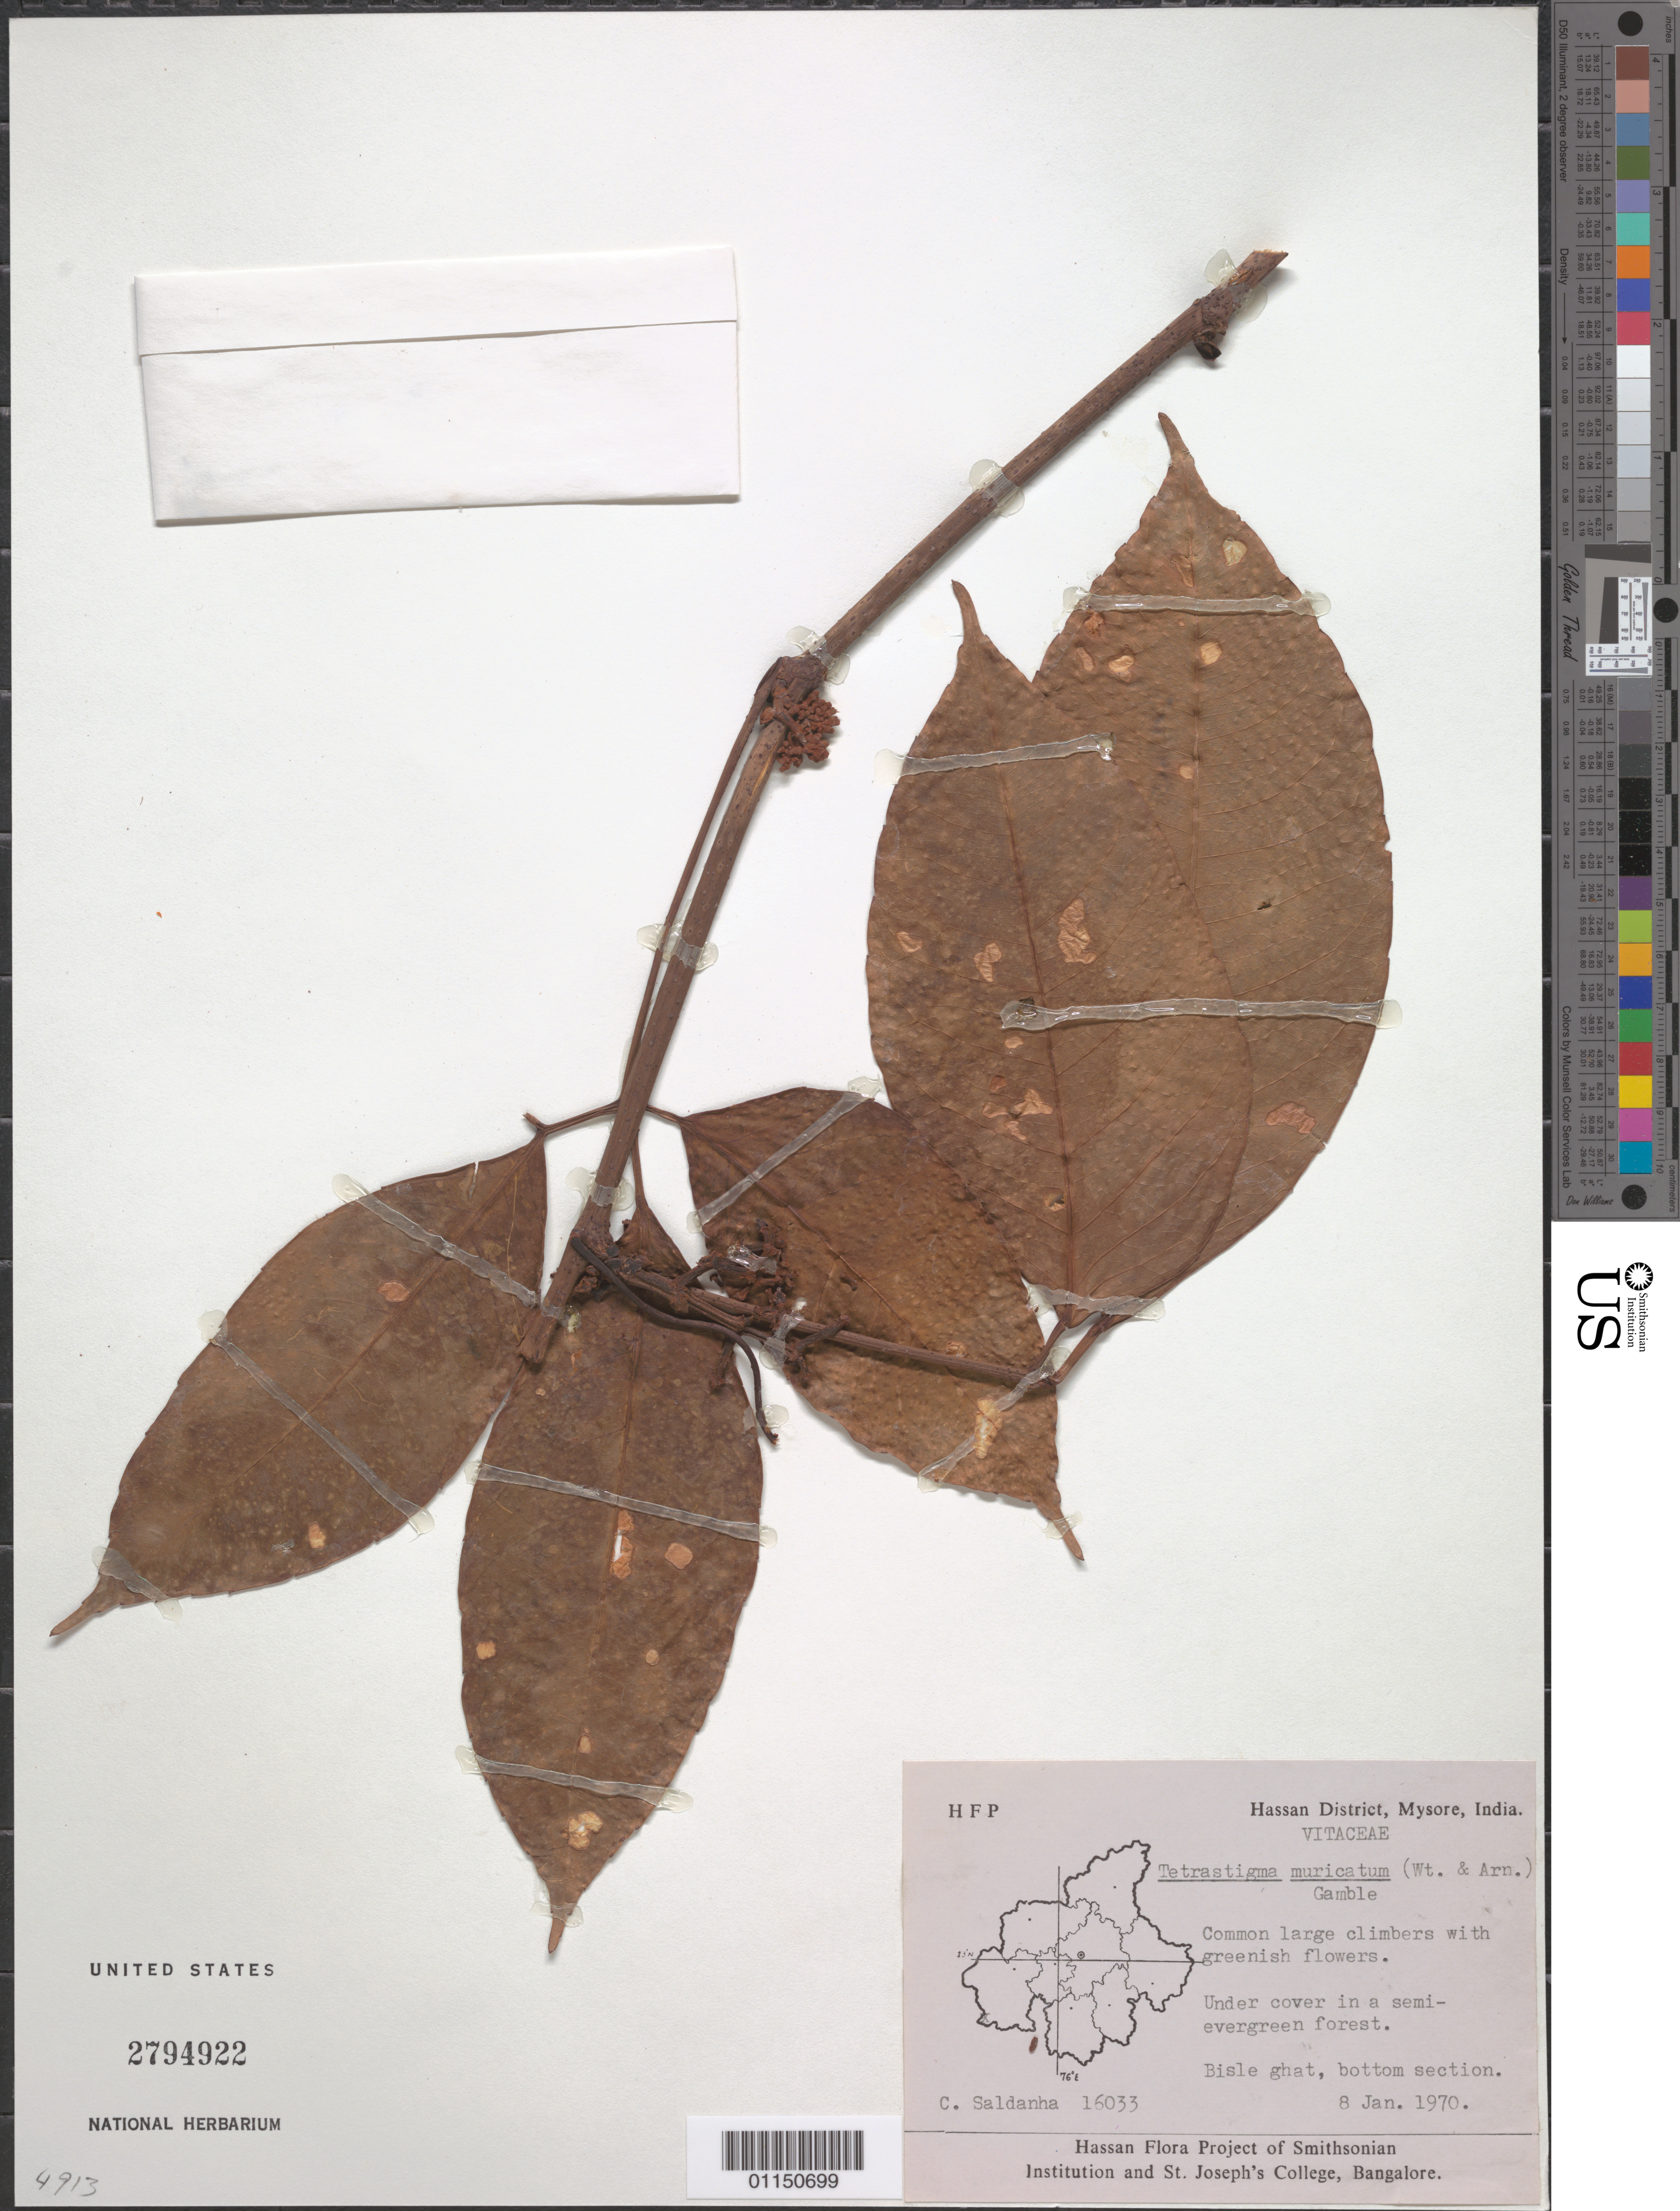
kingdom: Plantae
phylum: Tracheophyta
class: Magnoliopsida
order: Vitales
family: Vitaceae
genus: Tetrastigma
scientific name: Tetrastigma muricatum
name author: (Wall.) Gamble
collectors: C. J. Saldanha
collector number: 16033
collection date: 1970-01-08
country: India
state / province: Karnataka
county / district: Mysore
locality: Bisle Ghat, bottom section.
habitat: Common large climbers. Under cover in a semi-evergreen forest.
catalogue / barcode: US 2794922